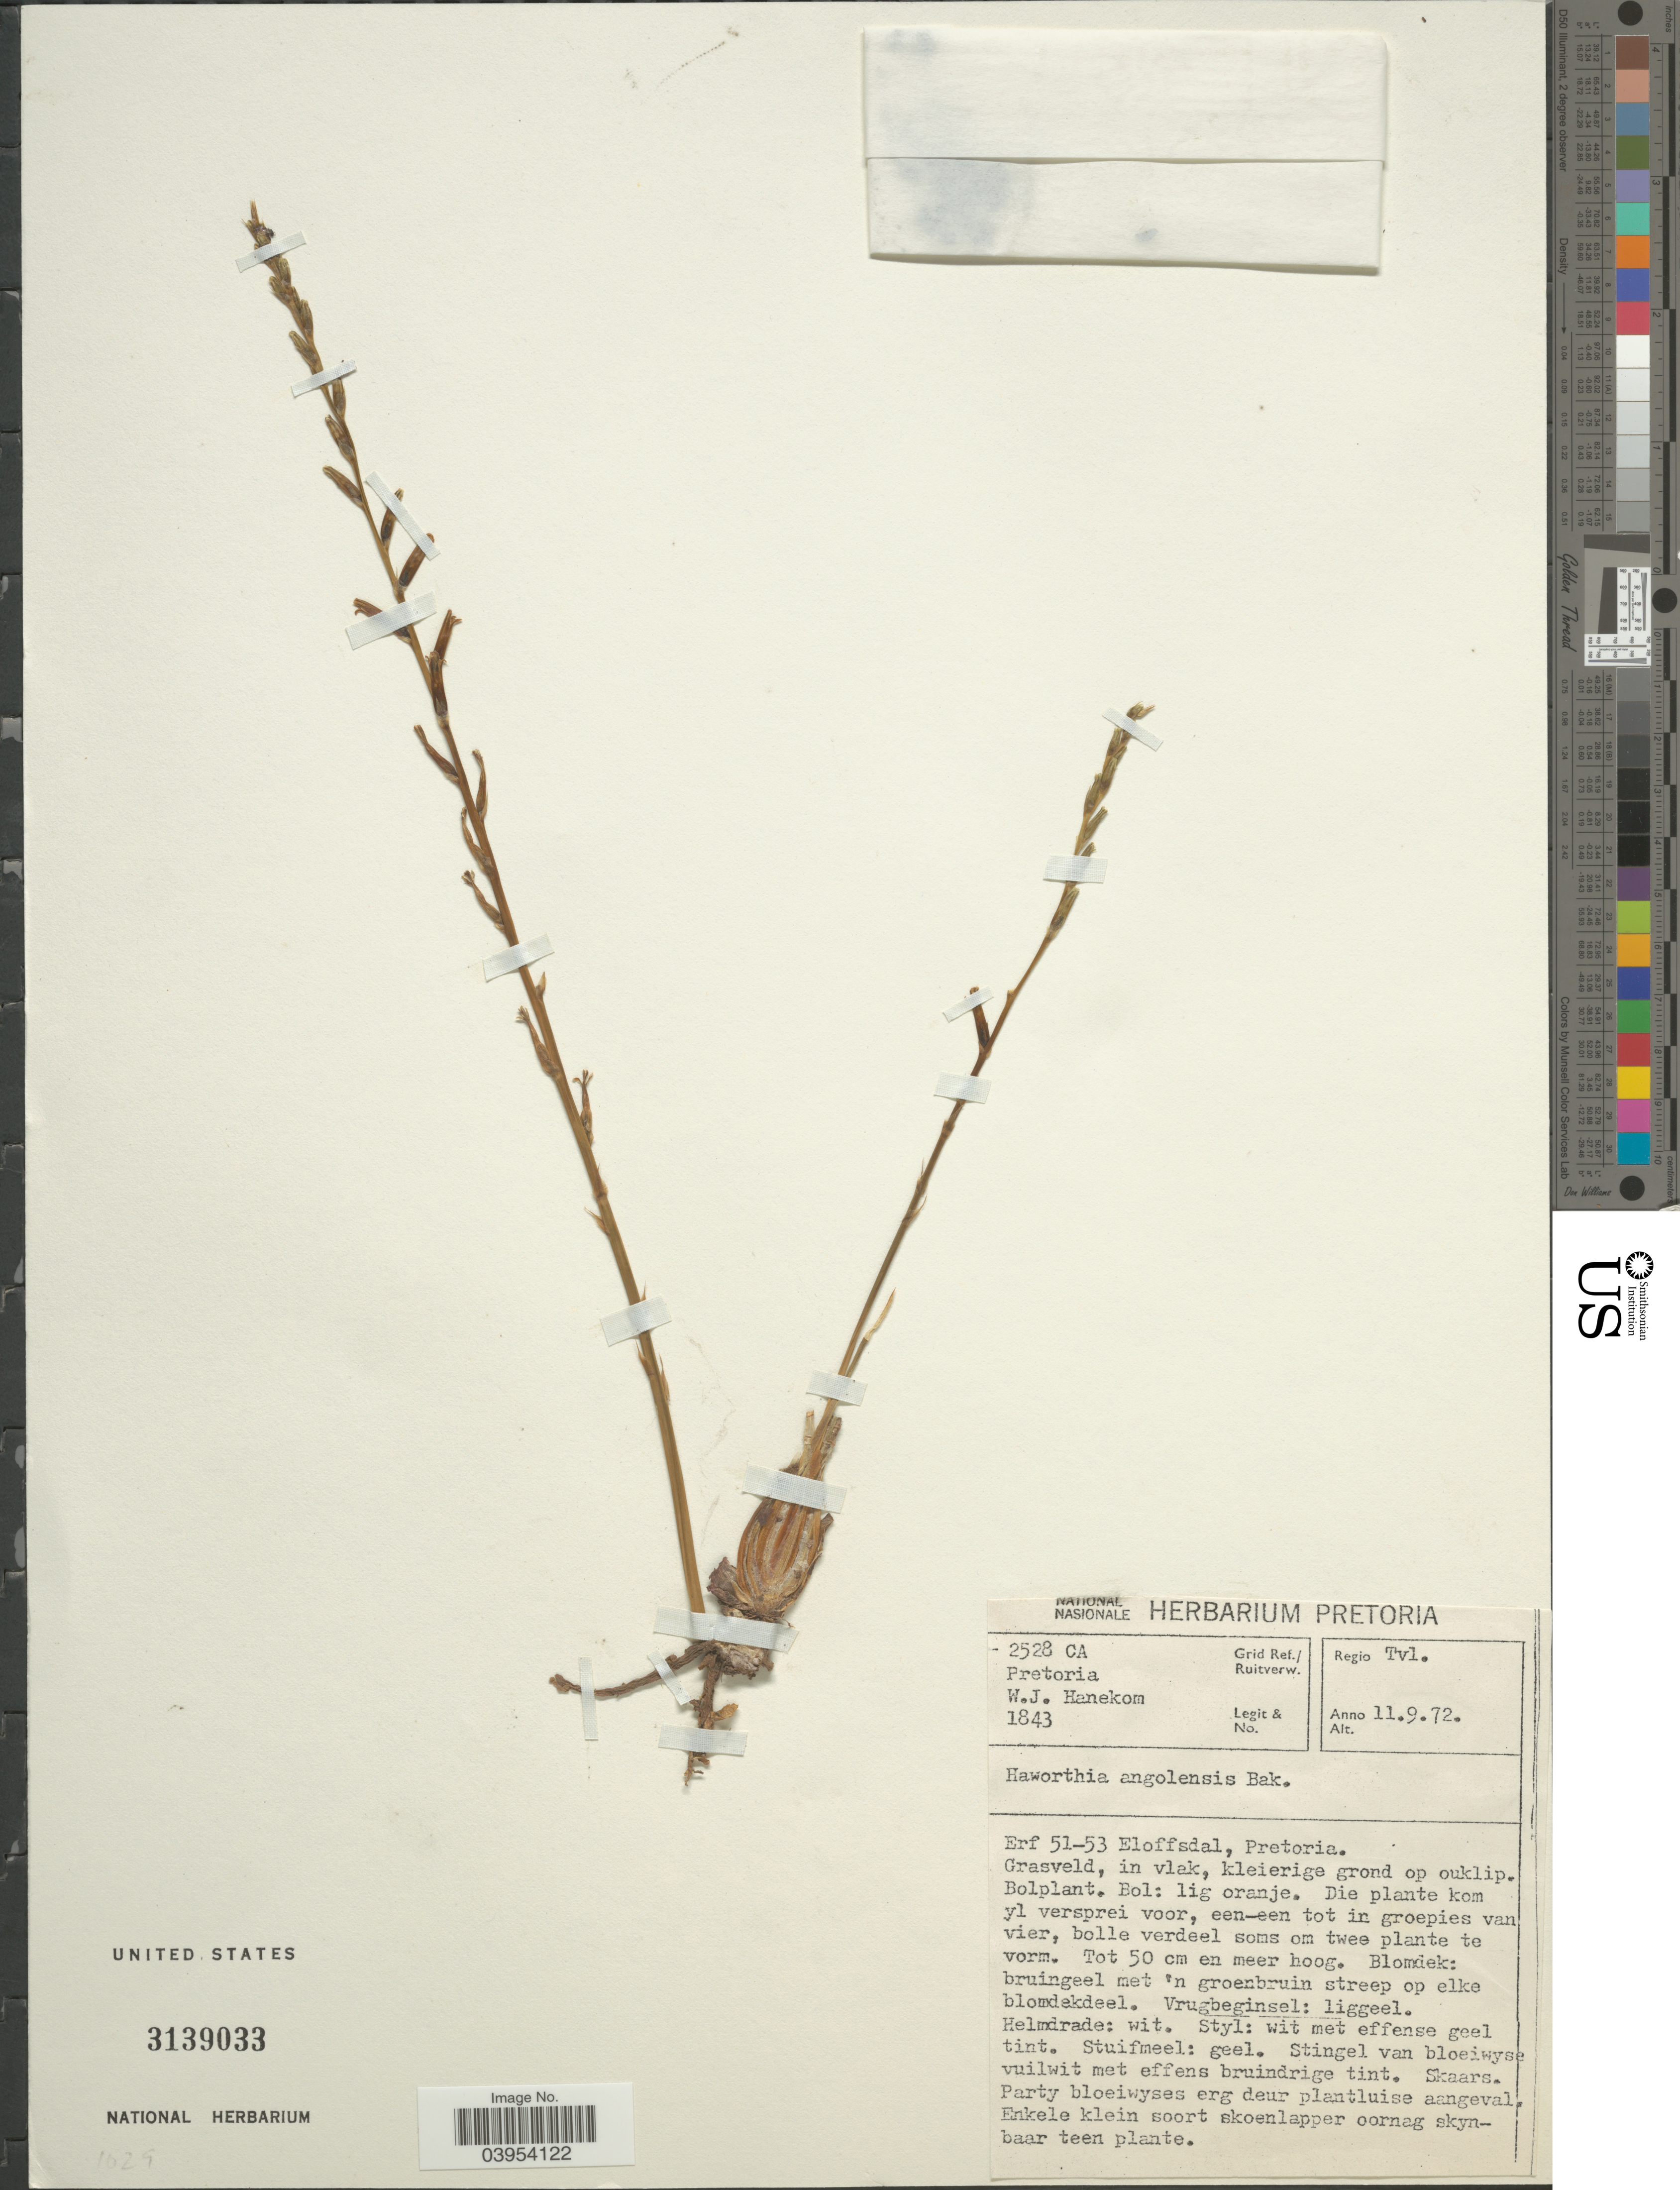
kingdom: Plantae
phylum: Tracheophyta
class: Liliopsida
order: Asparagales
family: Asphodelaceae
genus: Haworthia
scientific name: Haworthia angolensis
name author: Baker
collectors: W. Hanekom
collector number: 1843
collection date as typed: Transcribed d/m/y: 11/9/72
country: South Africa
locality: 2528CA Grid Ref./Ruitverw. Pretoria. Regio Tvl. Erf 51-53 Eloffsdal.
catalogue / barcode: US 3139033